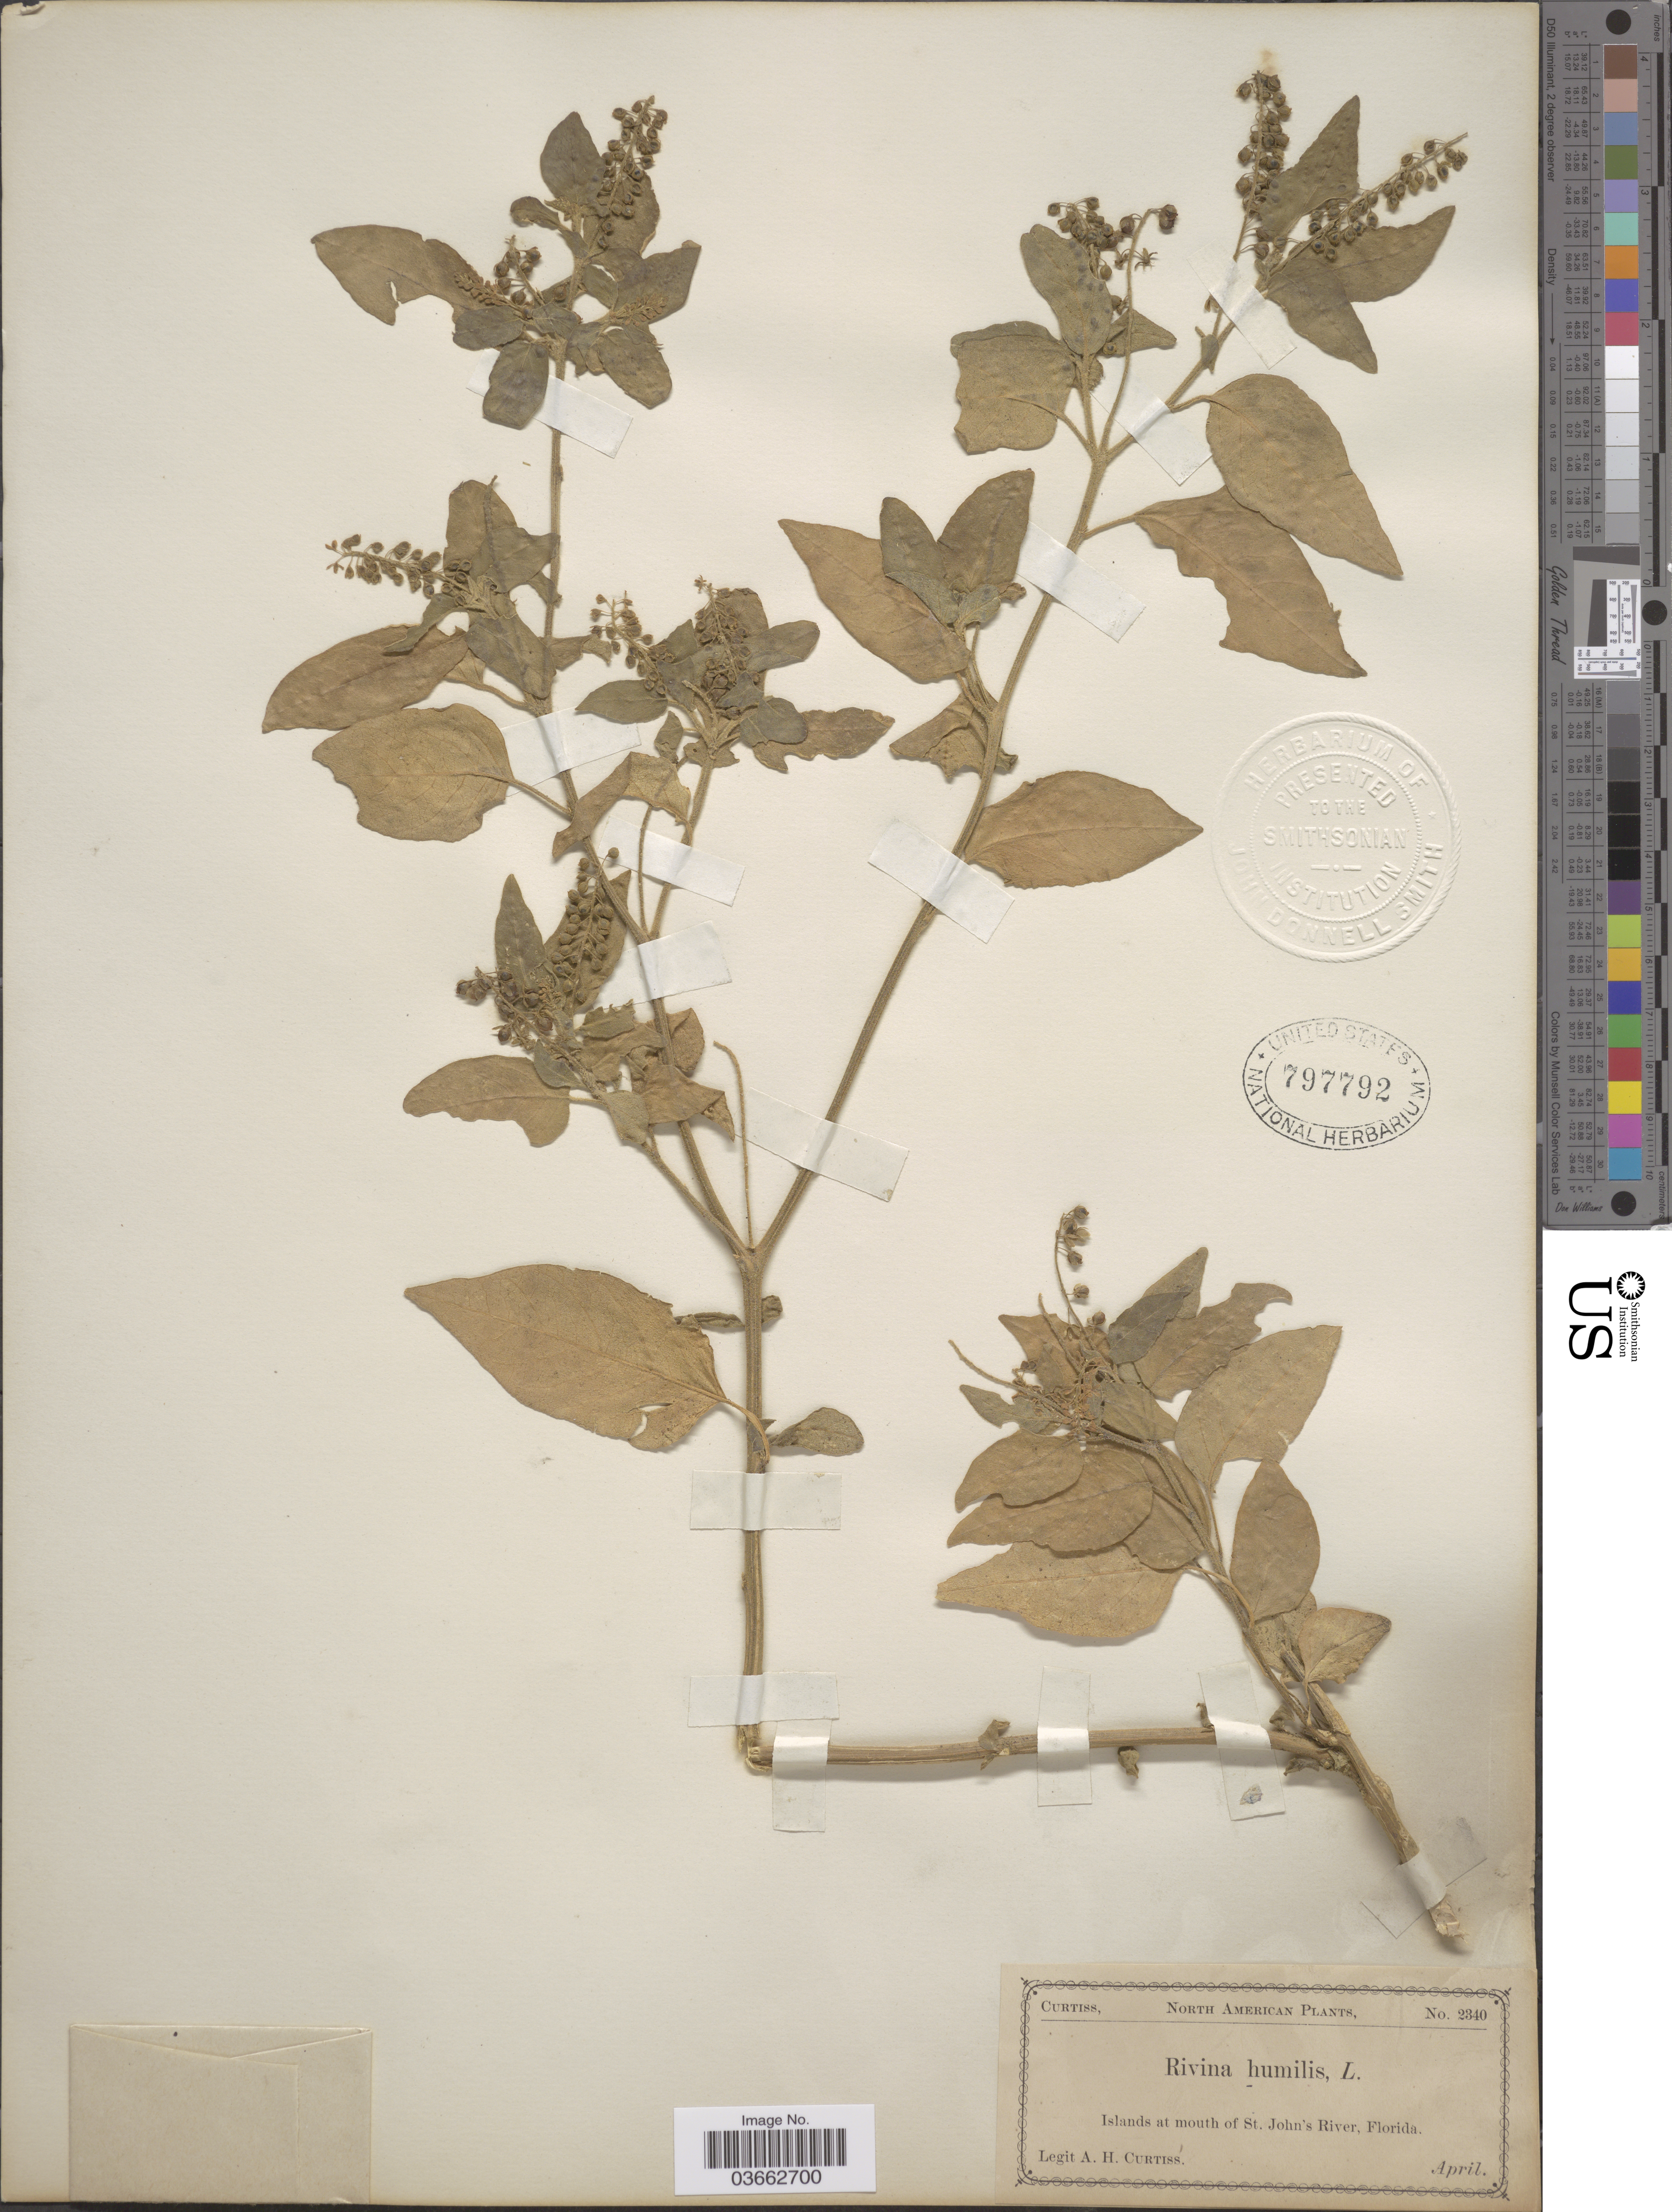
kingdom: Plantae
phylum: Tracheophyta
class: Magnoliopsida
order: Caryophyllales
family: Phytolaccaceae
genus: Rivina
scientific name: Rivina humilis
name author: L.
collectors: A. H. Curtiss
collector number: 2340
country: United States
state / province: Florida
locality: Islands at mouth of St. John's River.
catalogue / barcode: US 797792